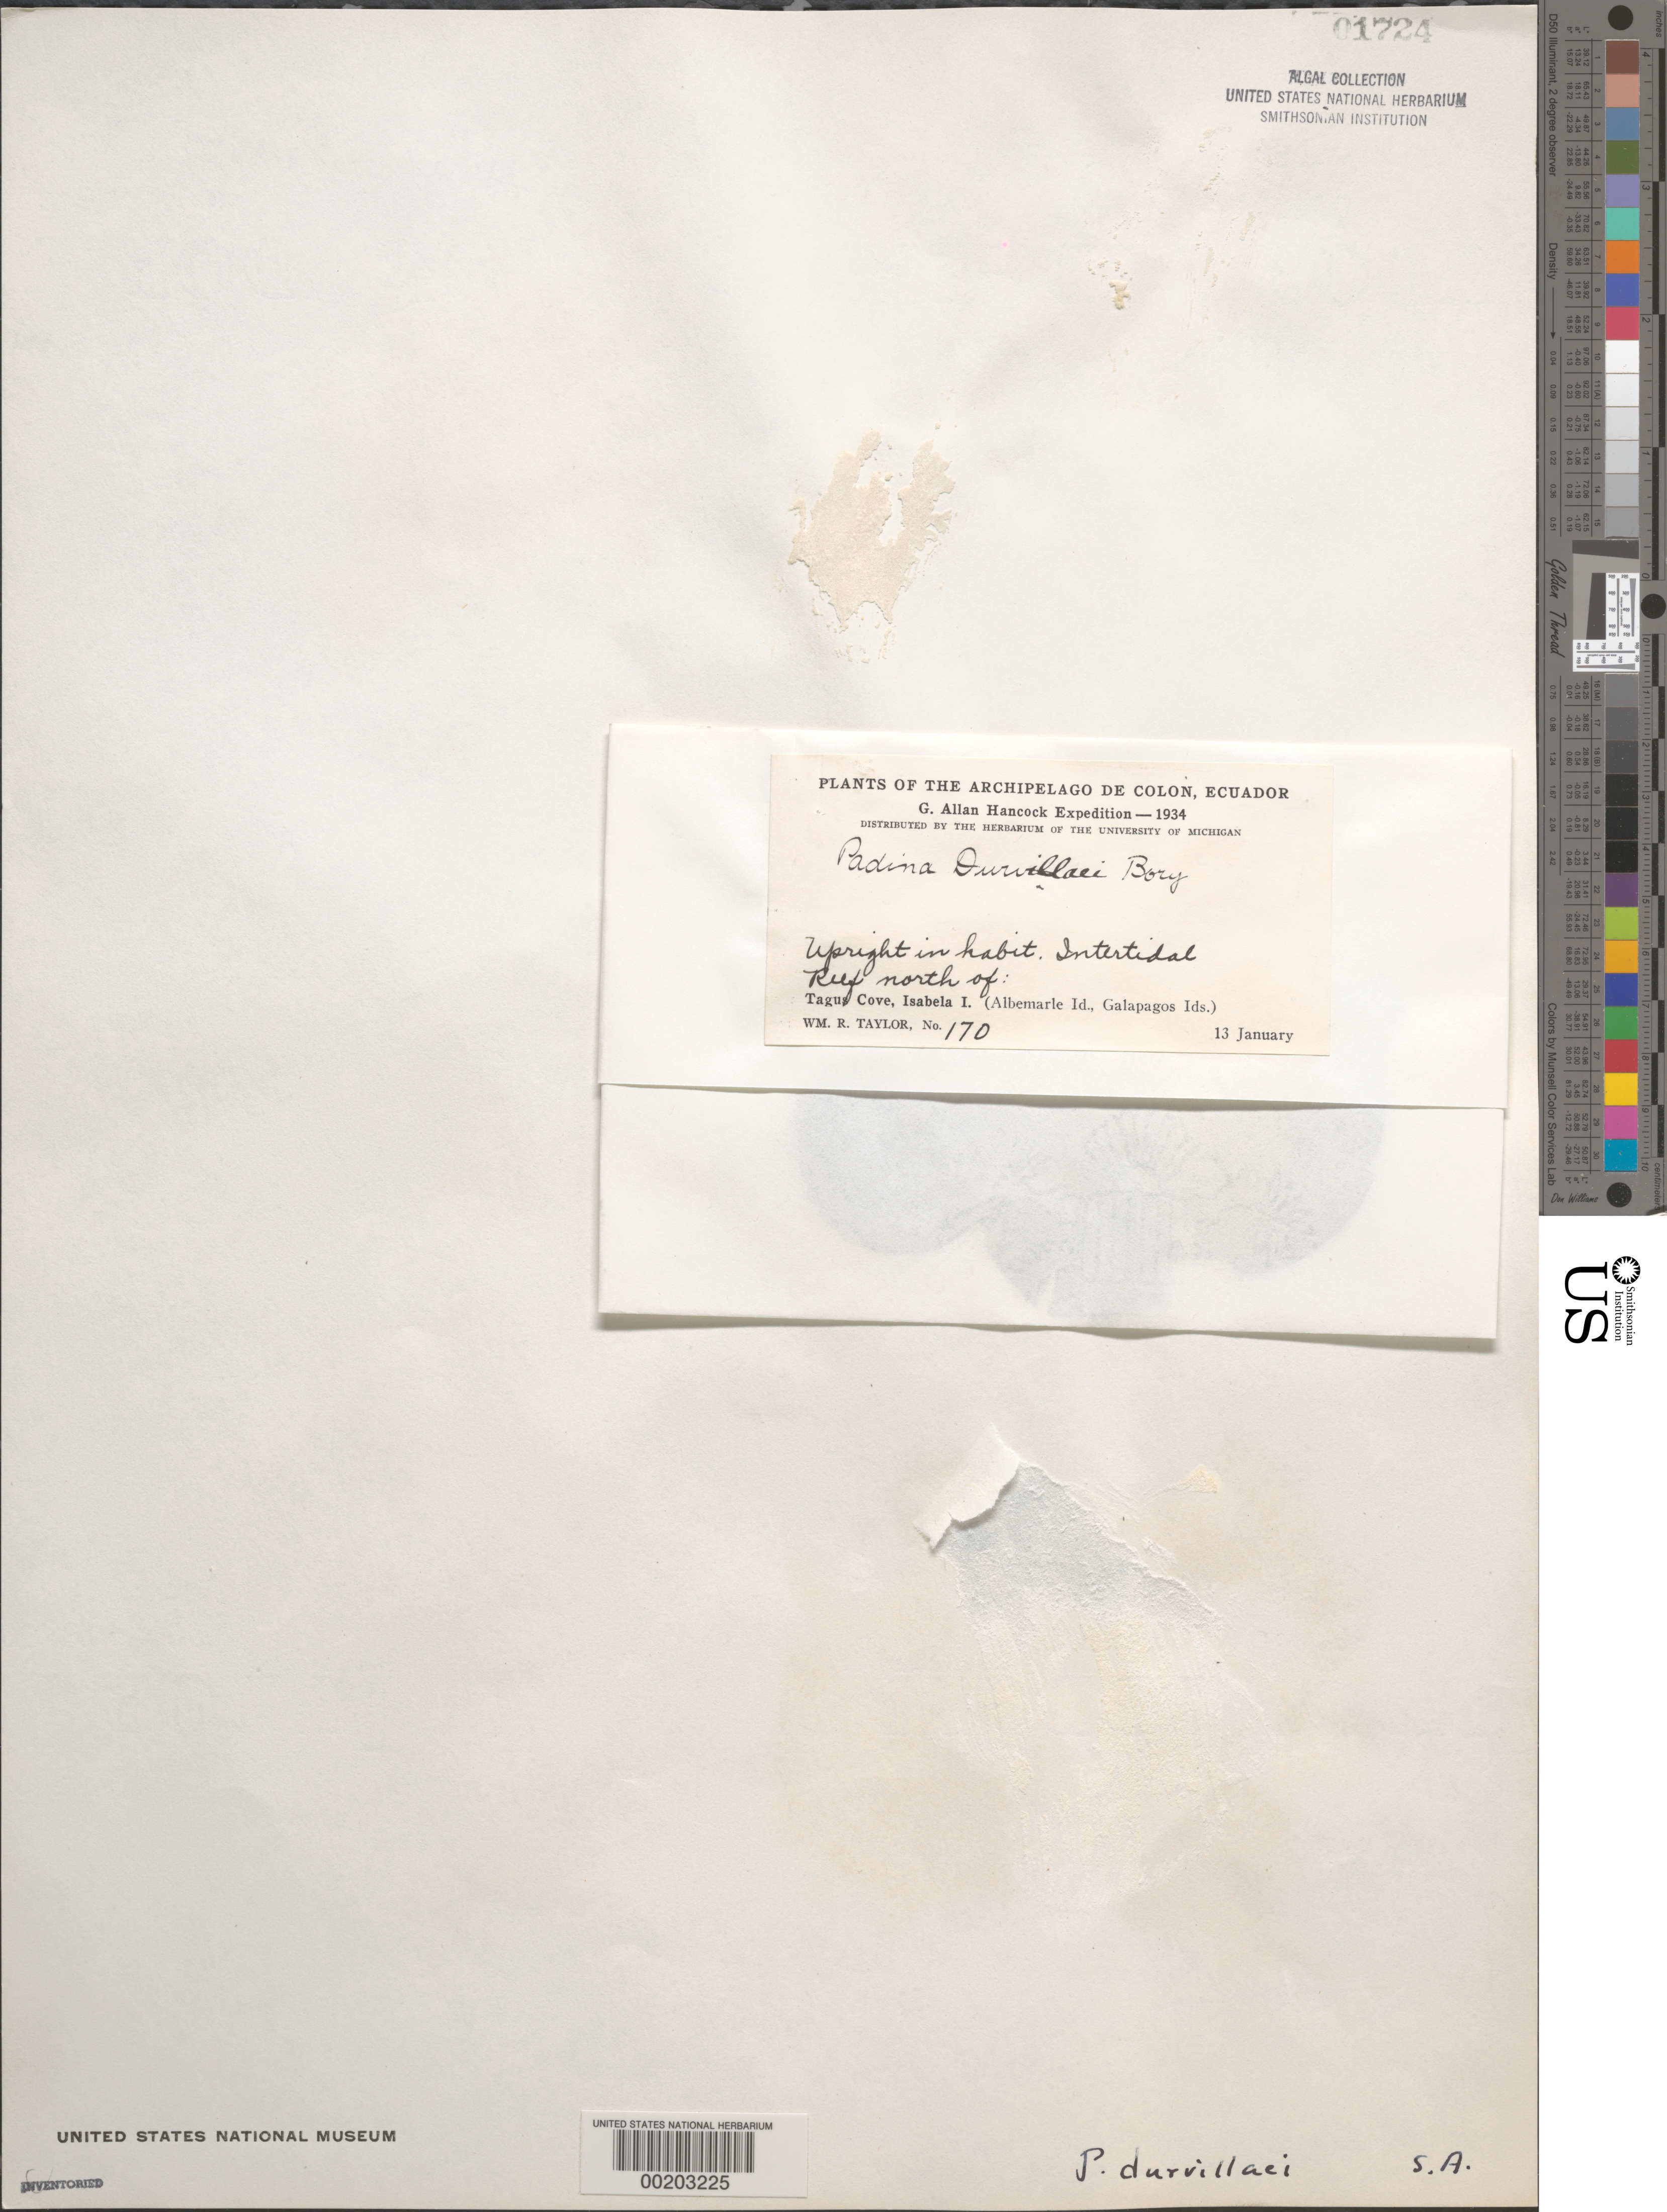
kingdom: Chromista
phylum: Ochrophyta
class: Phaeophyceae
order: Dictyotales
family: Dictyotaceae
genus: Padina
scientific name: Padina durvillaei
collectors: W. R. Taylor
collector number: WRT 34-170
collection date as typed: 13 Jan 1934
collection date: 1934-01-13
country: Ecuador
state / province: Colón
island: Isabela [Albemarle]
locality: Tagus Cove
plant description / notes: G. Allan Hancock Expedition, 1934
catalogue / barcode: US 1724